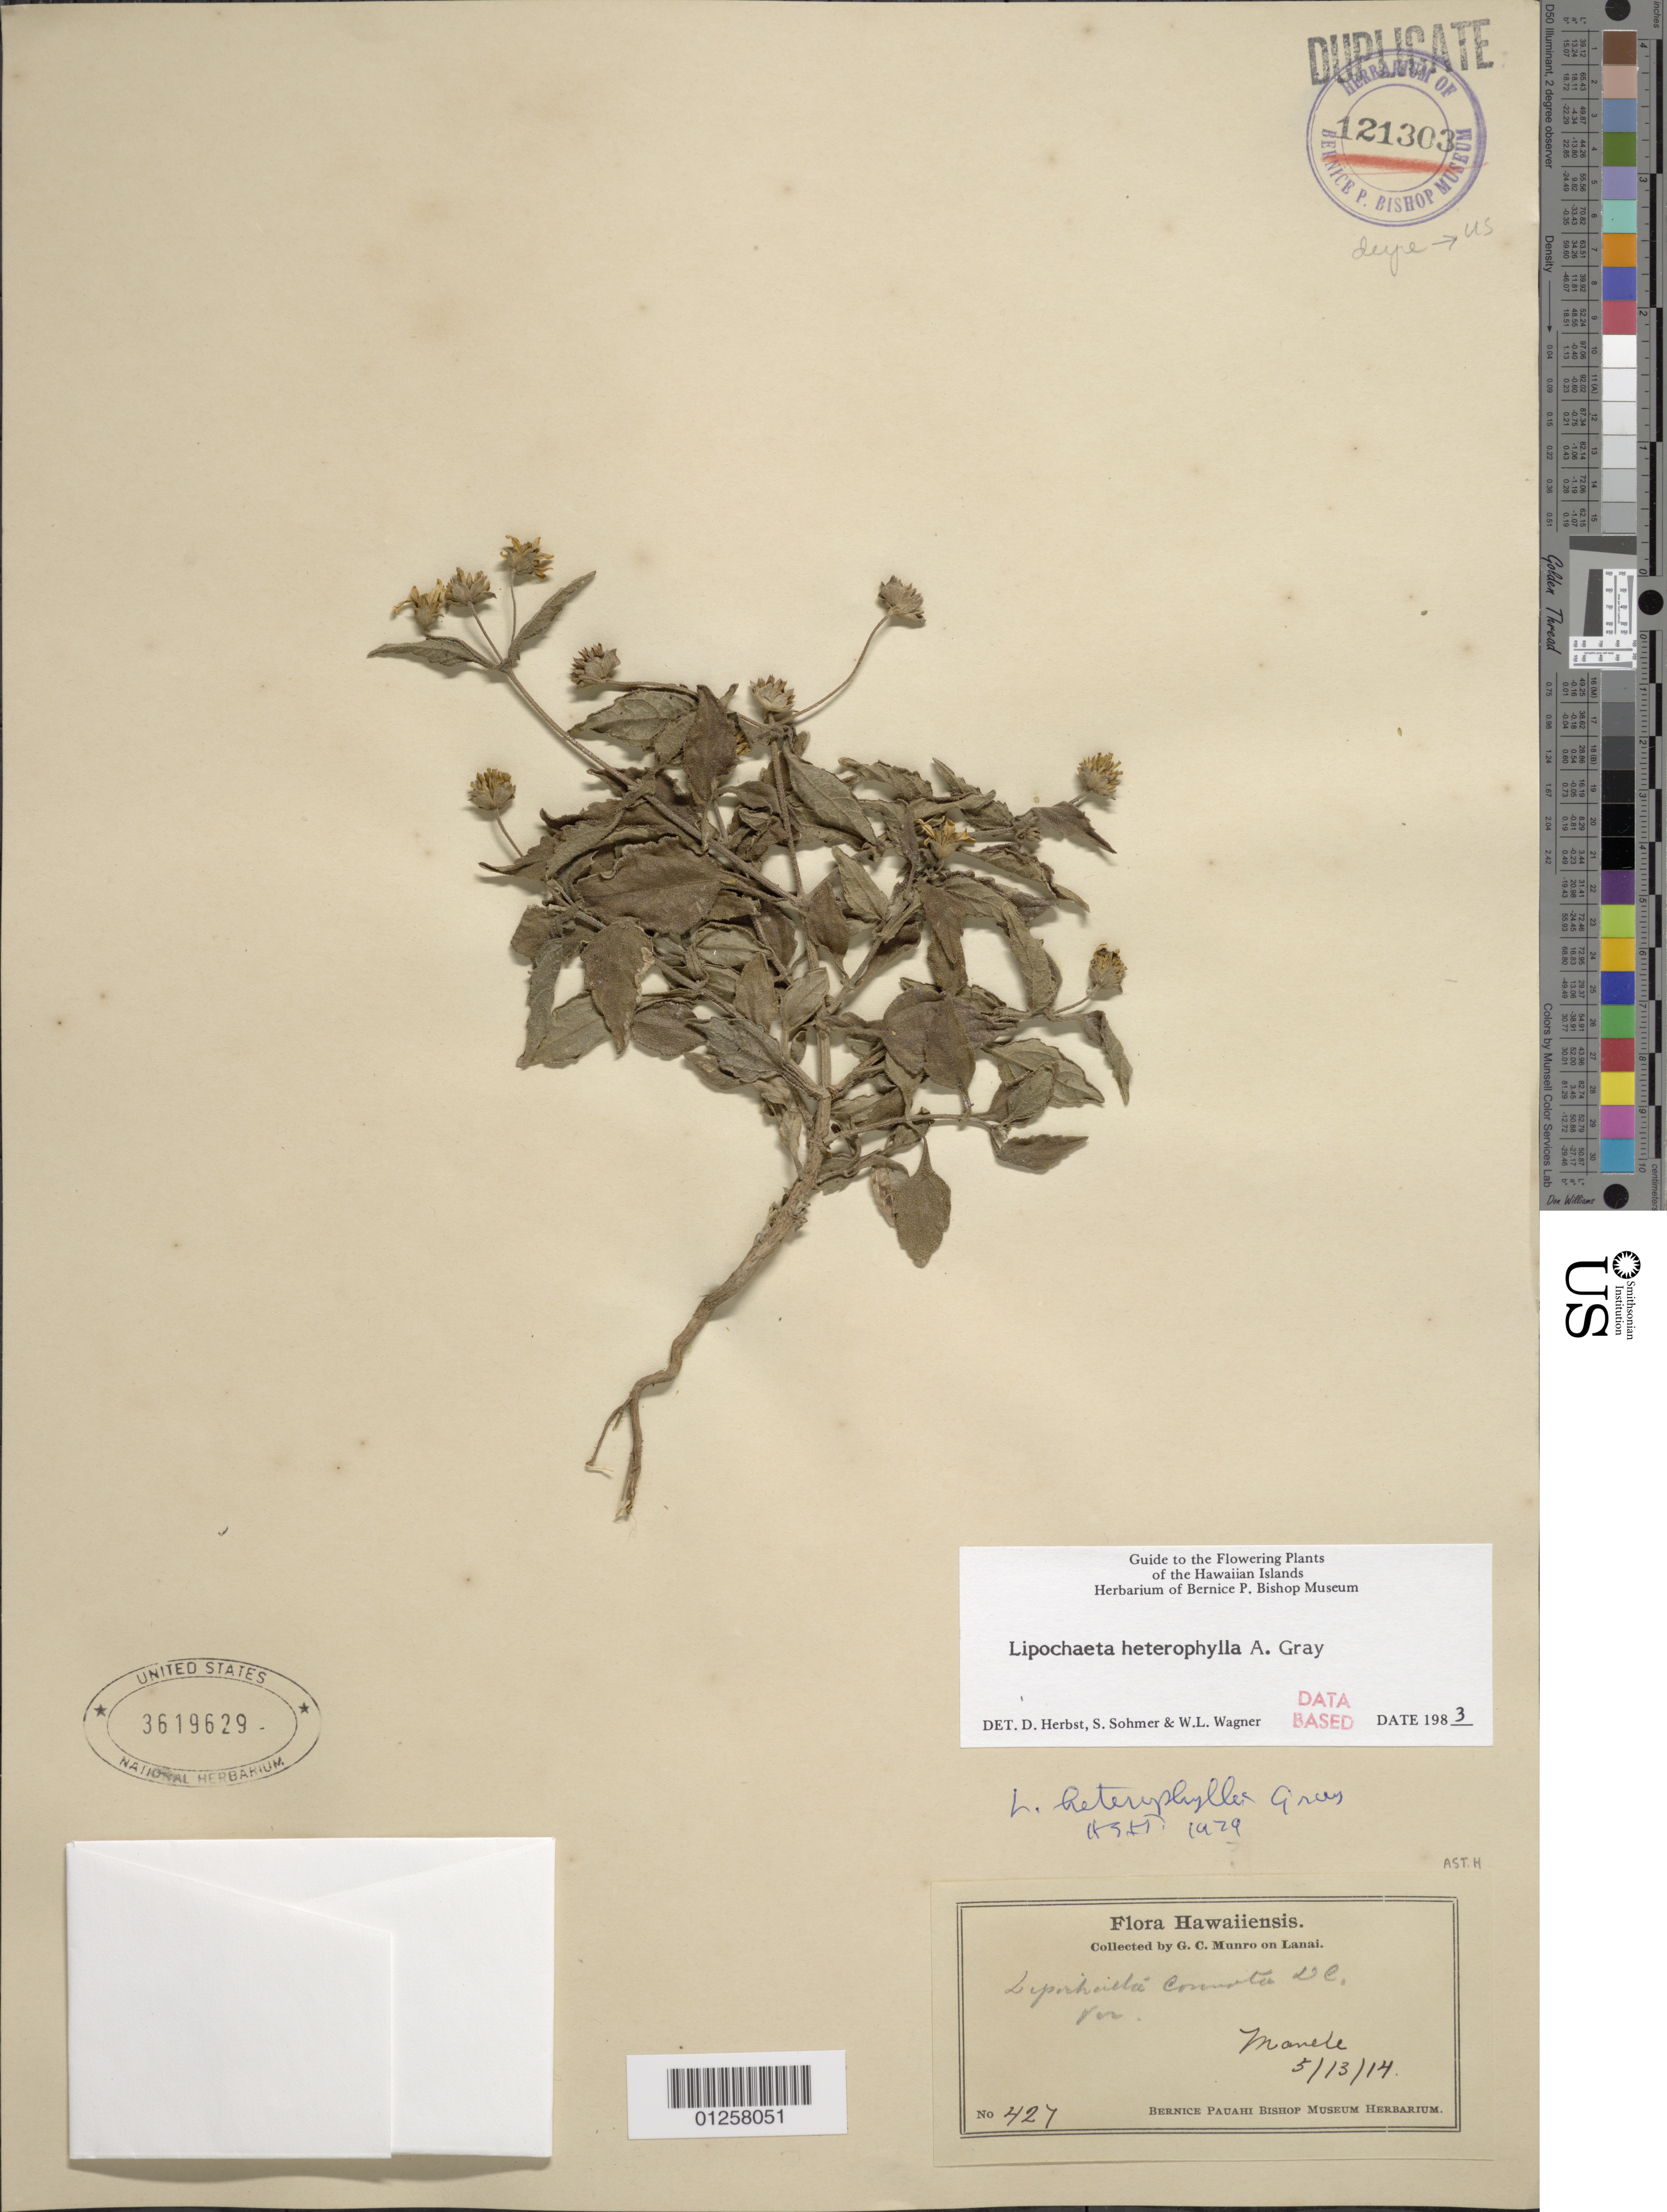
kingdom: Plantae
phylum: Tracheophyta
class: Magnoliopsida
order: Asterales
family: Asteraceae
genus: Lipochaeta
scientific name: Lipochaeta heterophylla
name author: A. Gray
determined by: Herbst, D. R.; Sohmer, S. H.; Wagner, W. L.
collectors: G. C. Munro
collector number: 427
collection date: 1914-05-13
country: United States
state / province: Hawaii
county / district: Maui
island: Lana'i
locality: Manele.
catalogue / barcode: US 3619629